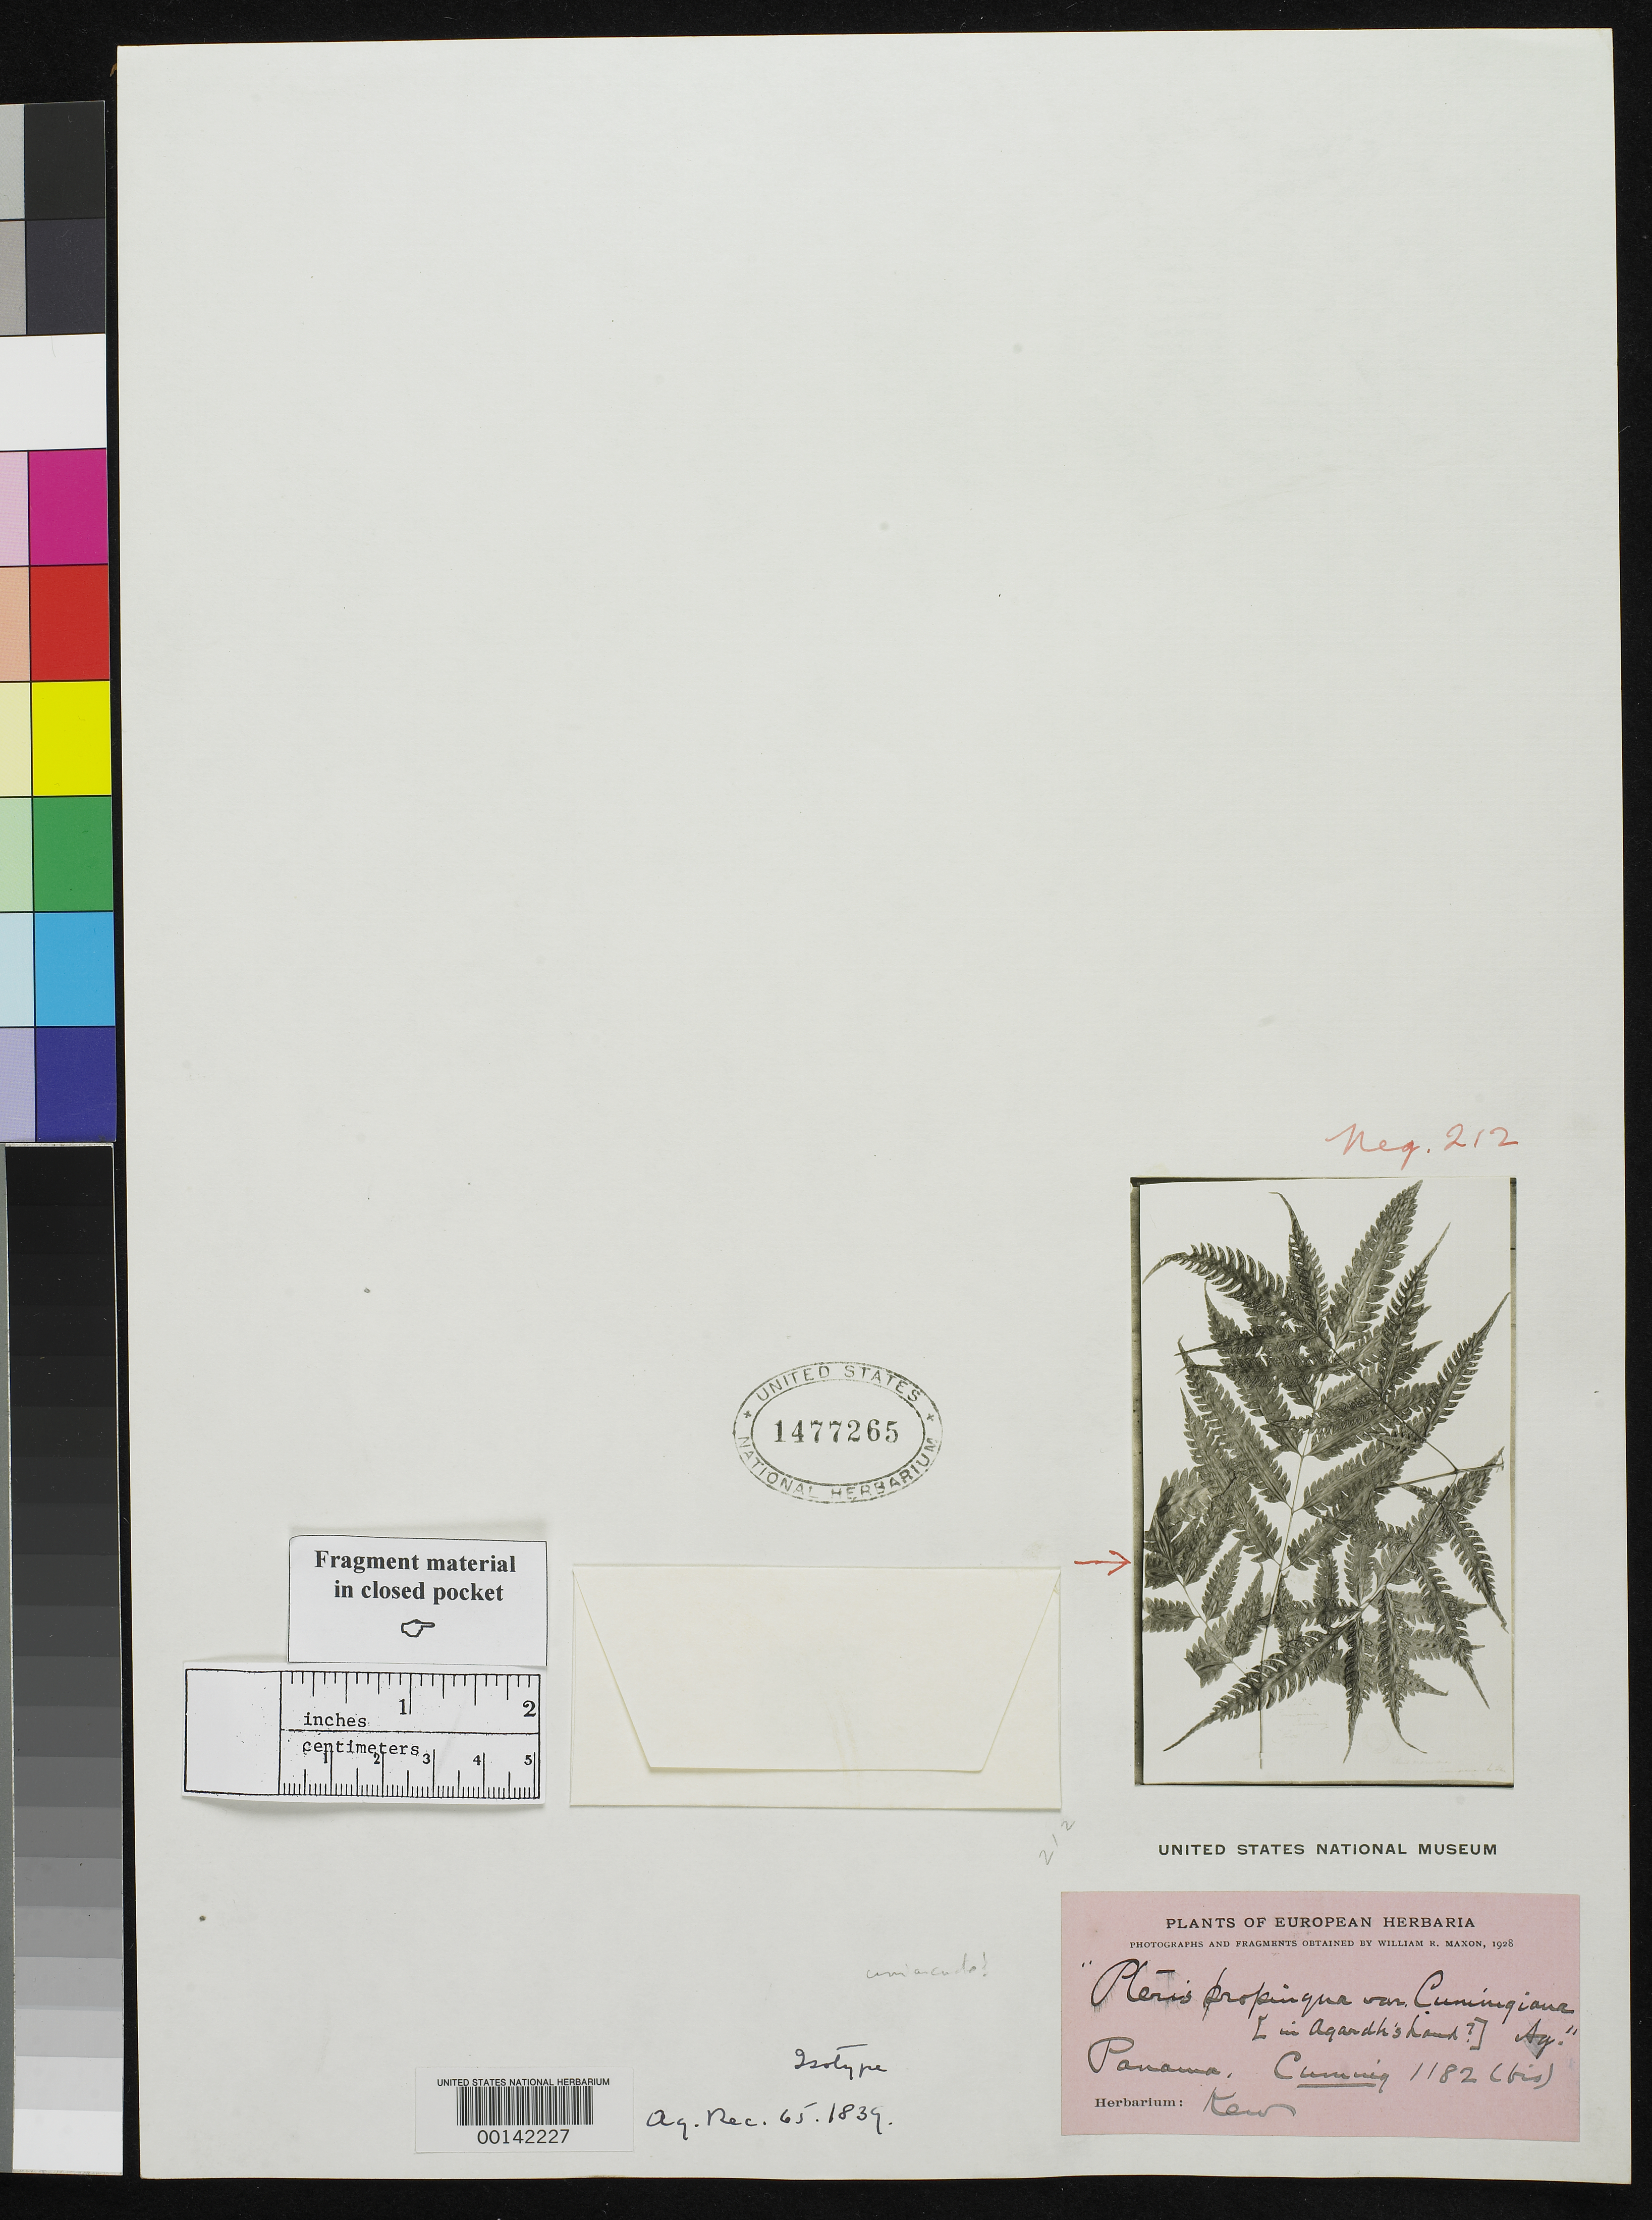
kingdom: Plantae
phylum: Tracheophyta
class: Polypodiopsida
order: Polypodiales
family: Pteridaceae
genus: Pteris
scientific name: Pteris propinqua var. cumingiana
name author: J. Agardh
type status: Type Collection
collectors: H. Cuming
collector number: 1182 Bis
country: Panama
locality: NW of Boquete towards Parque Nacional Volcan Baru.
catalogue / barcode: US 1477265